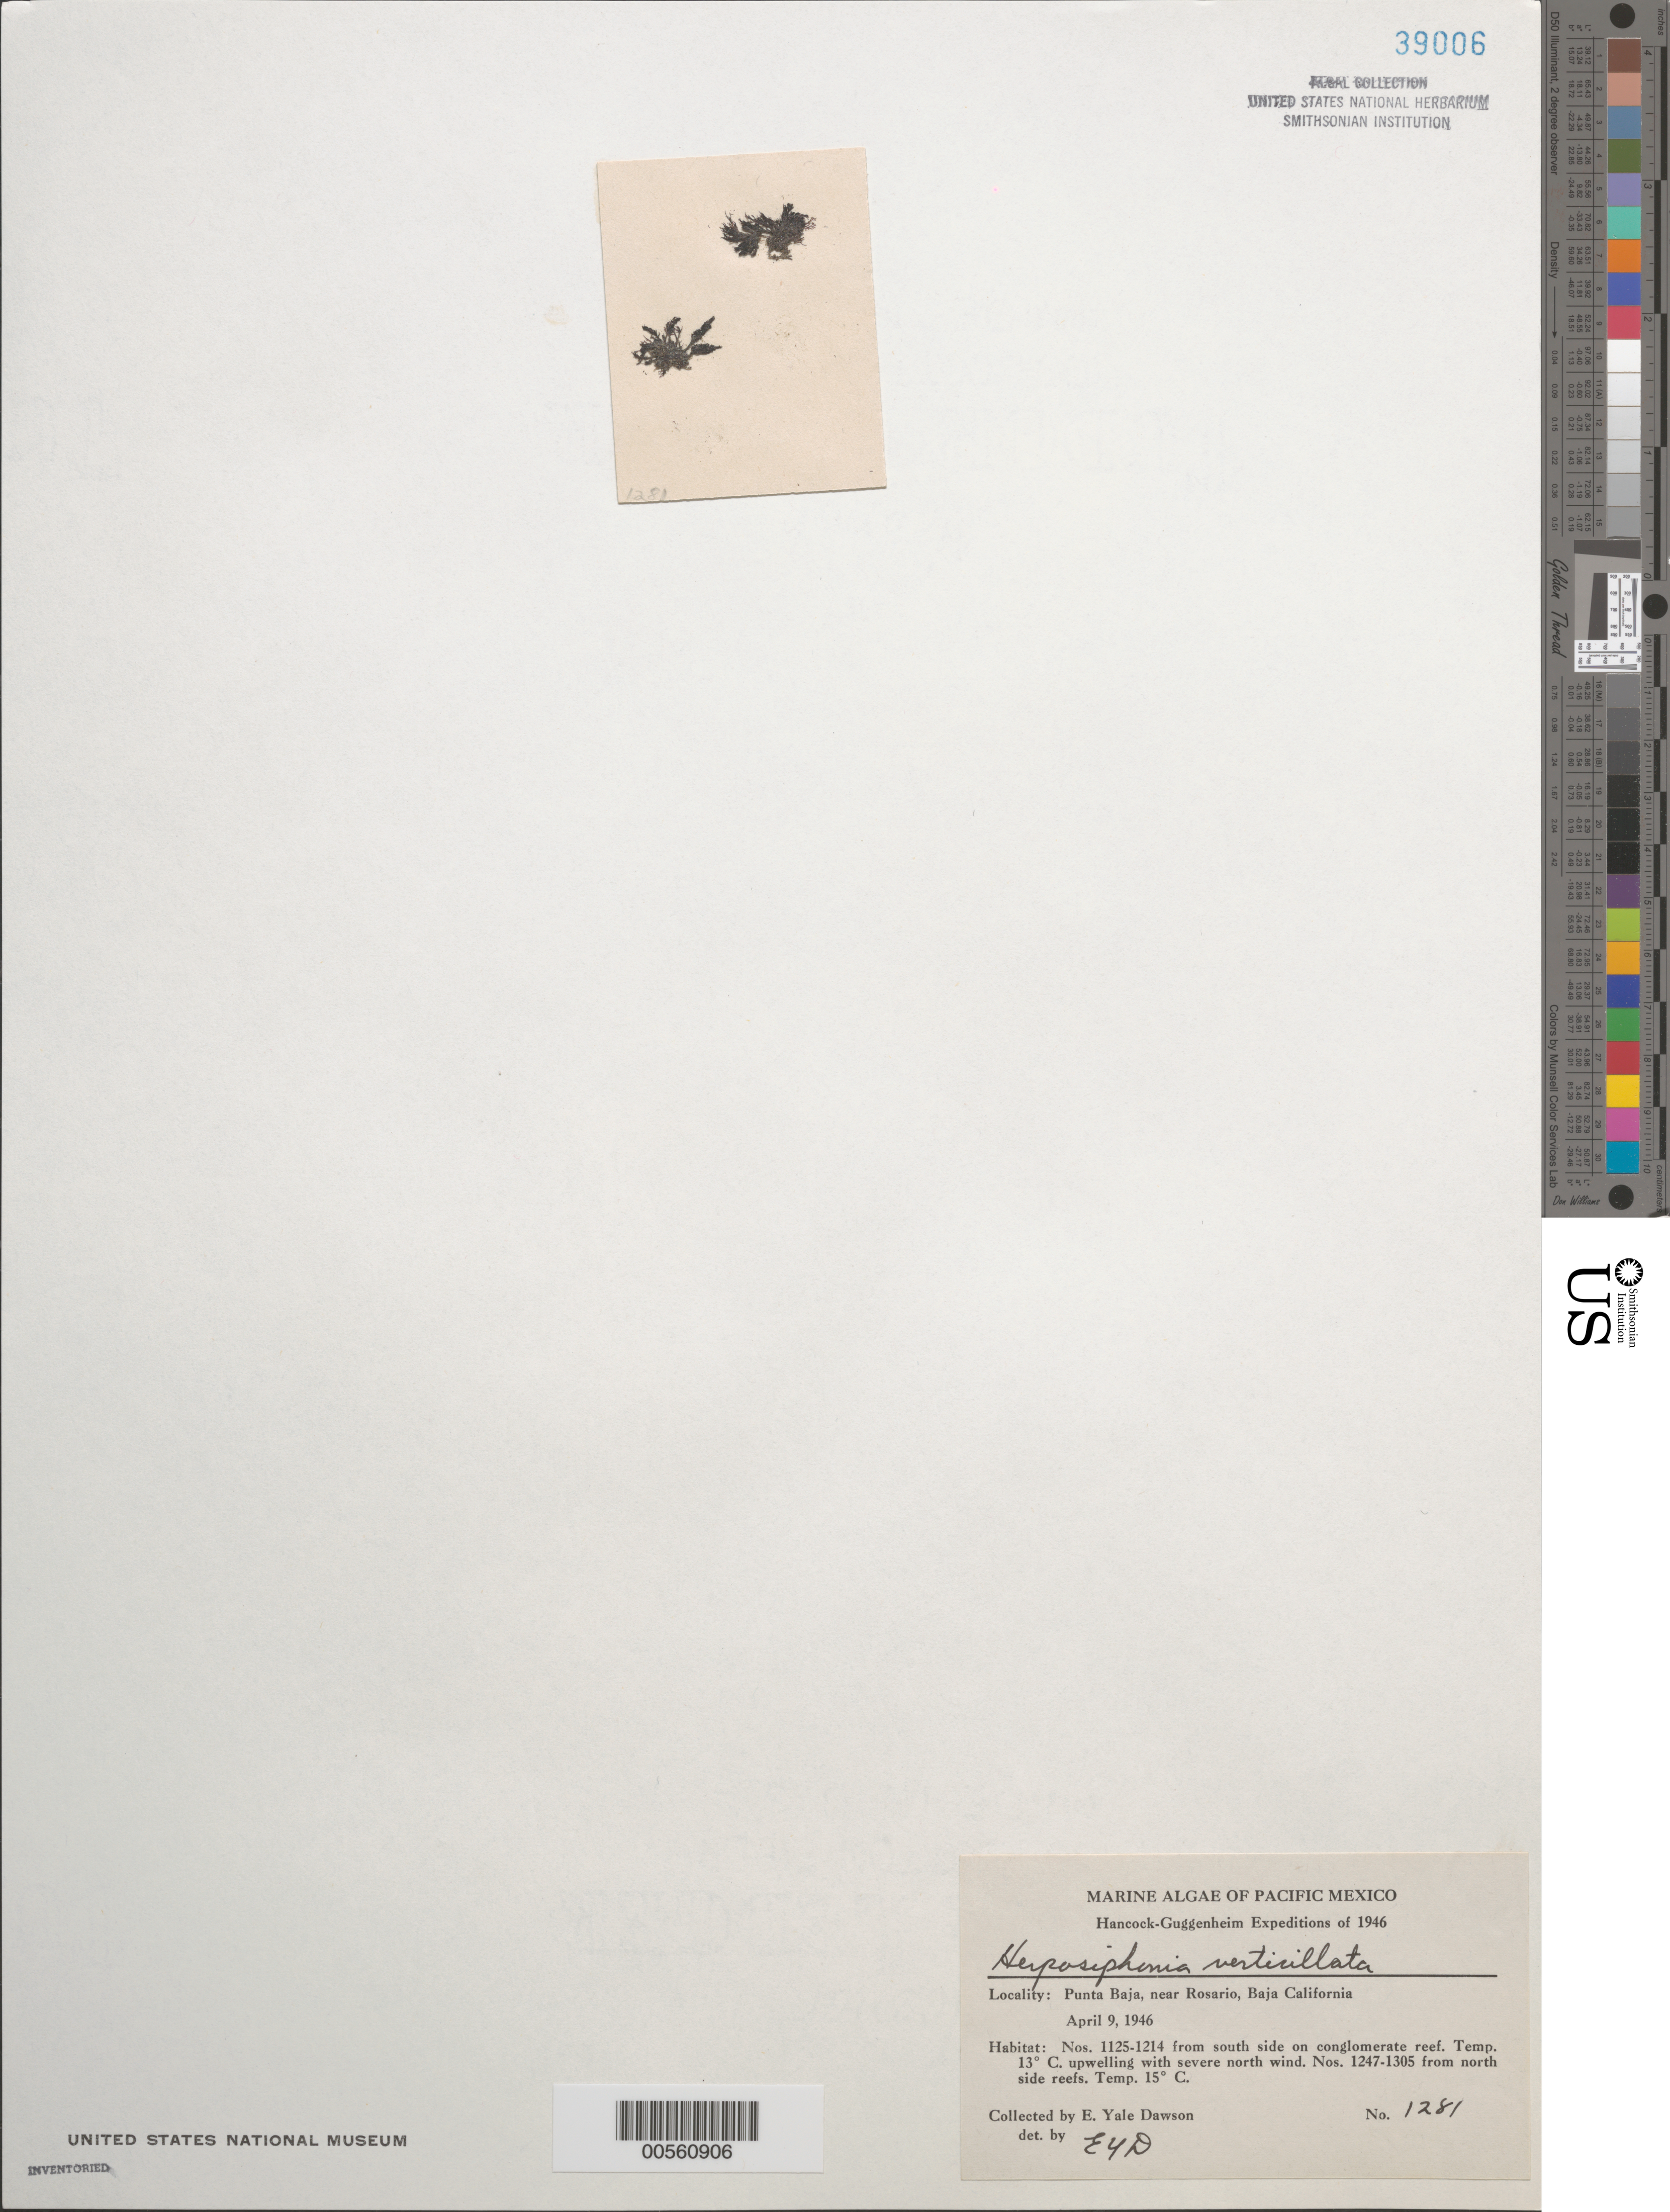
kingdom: Plantae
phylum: Rhodophyta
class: Florideophyceae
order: Ceramiales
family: Rhodomelaceae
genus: Herposiphonia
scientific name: Herposiphonia verticillata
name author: (Harv.) Kylin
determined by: Dawson, E. Y.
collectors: E. Y. Dawson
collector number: EYD 1281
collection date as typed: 09 Apr 1946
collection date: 1946-04-09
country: Mexico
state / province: Baja California Norte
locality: Punta Baja, near Rosario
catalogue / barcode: US 39006